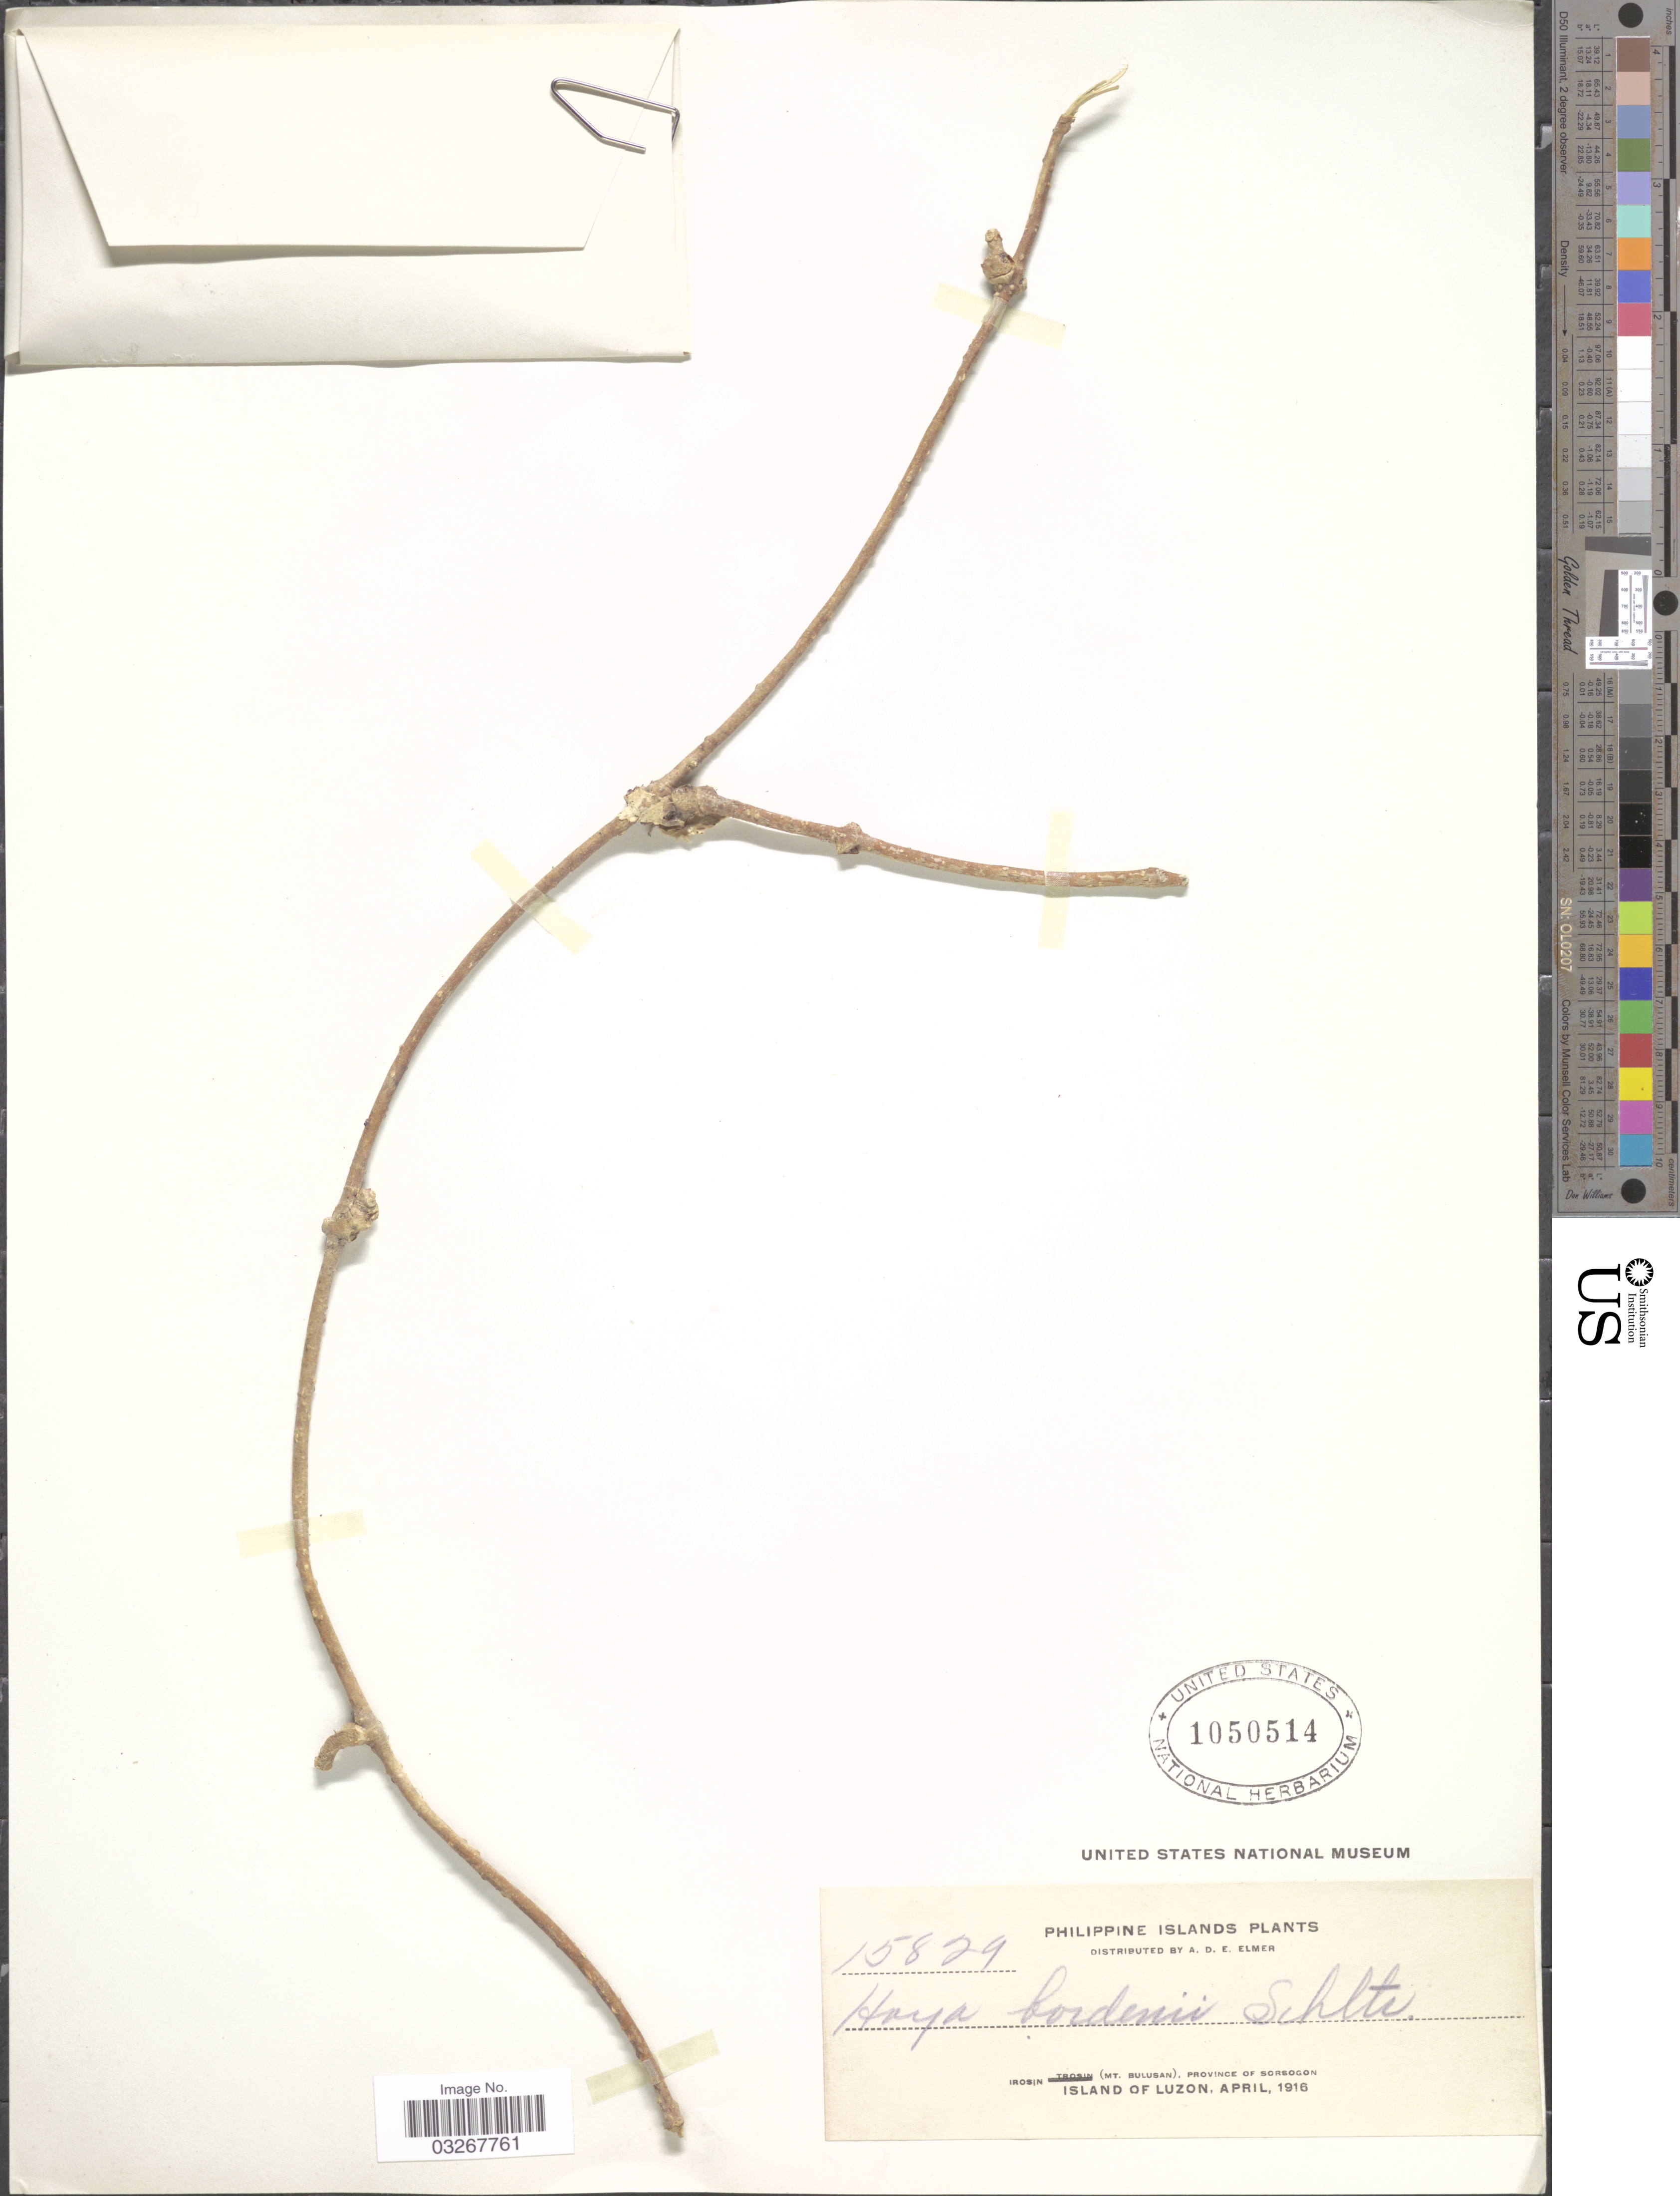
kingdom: Plantae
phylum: Tracheophyta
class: Magnoliopsida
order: Gentianales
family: Apocynaceae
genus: Hoya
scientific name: Hoya bordenii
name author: Schltr.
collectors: A. D. E. Elmer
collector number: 15829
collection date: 1916-04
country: Philippines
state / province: Bicol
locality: Irosin (Mt. Bulusan), Province of Sorsogon. Island of Luzon.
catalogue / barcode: US 1050514